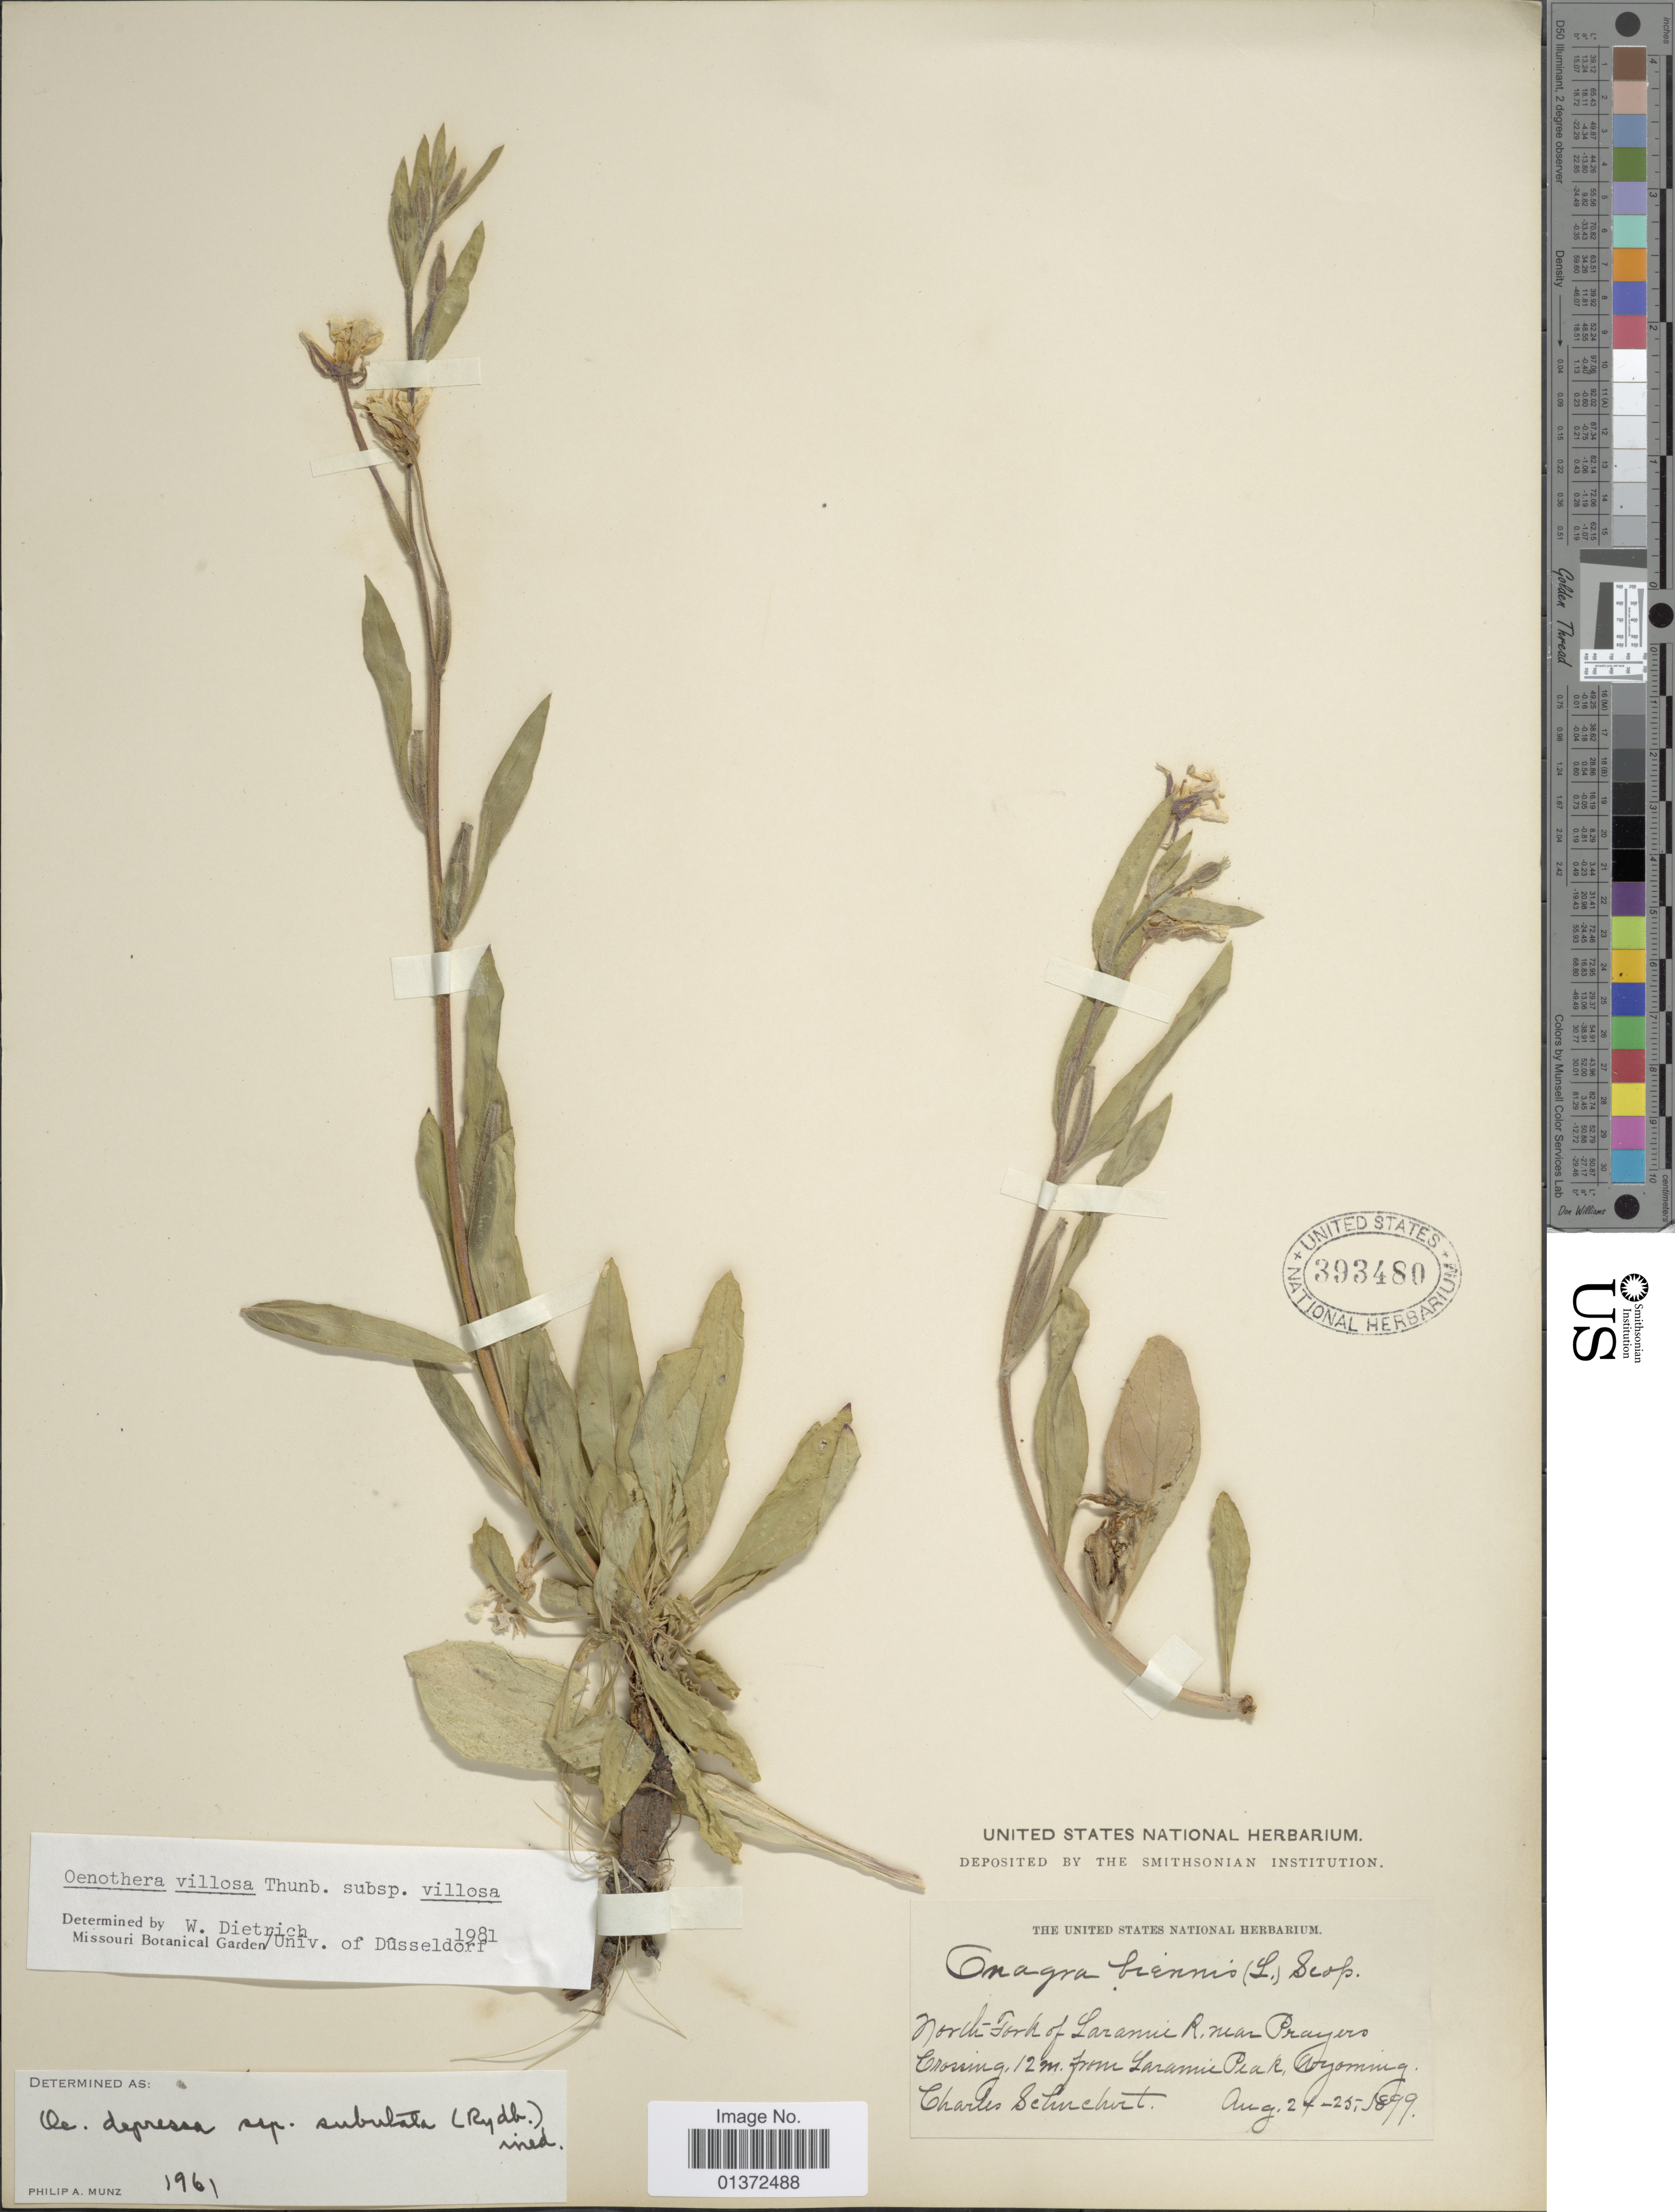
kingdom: Plantae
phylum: Tracheophyta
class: Magnoliopsida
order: Myrtales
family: Onagraceae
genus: Oenothera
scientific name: Oenothera villosa subsp. villosa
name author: Thunb.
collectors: C. Schuchert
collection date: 1899-08-24/1899-08-25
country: United States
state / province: Wyoming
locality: North Fork of Laramie R. near Prayers Crossing, 12 m from Laramie Peak.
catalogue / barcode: US 393480